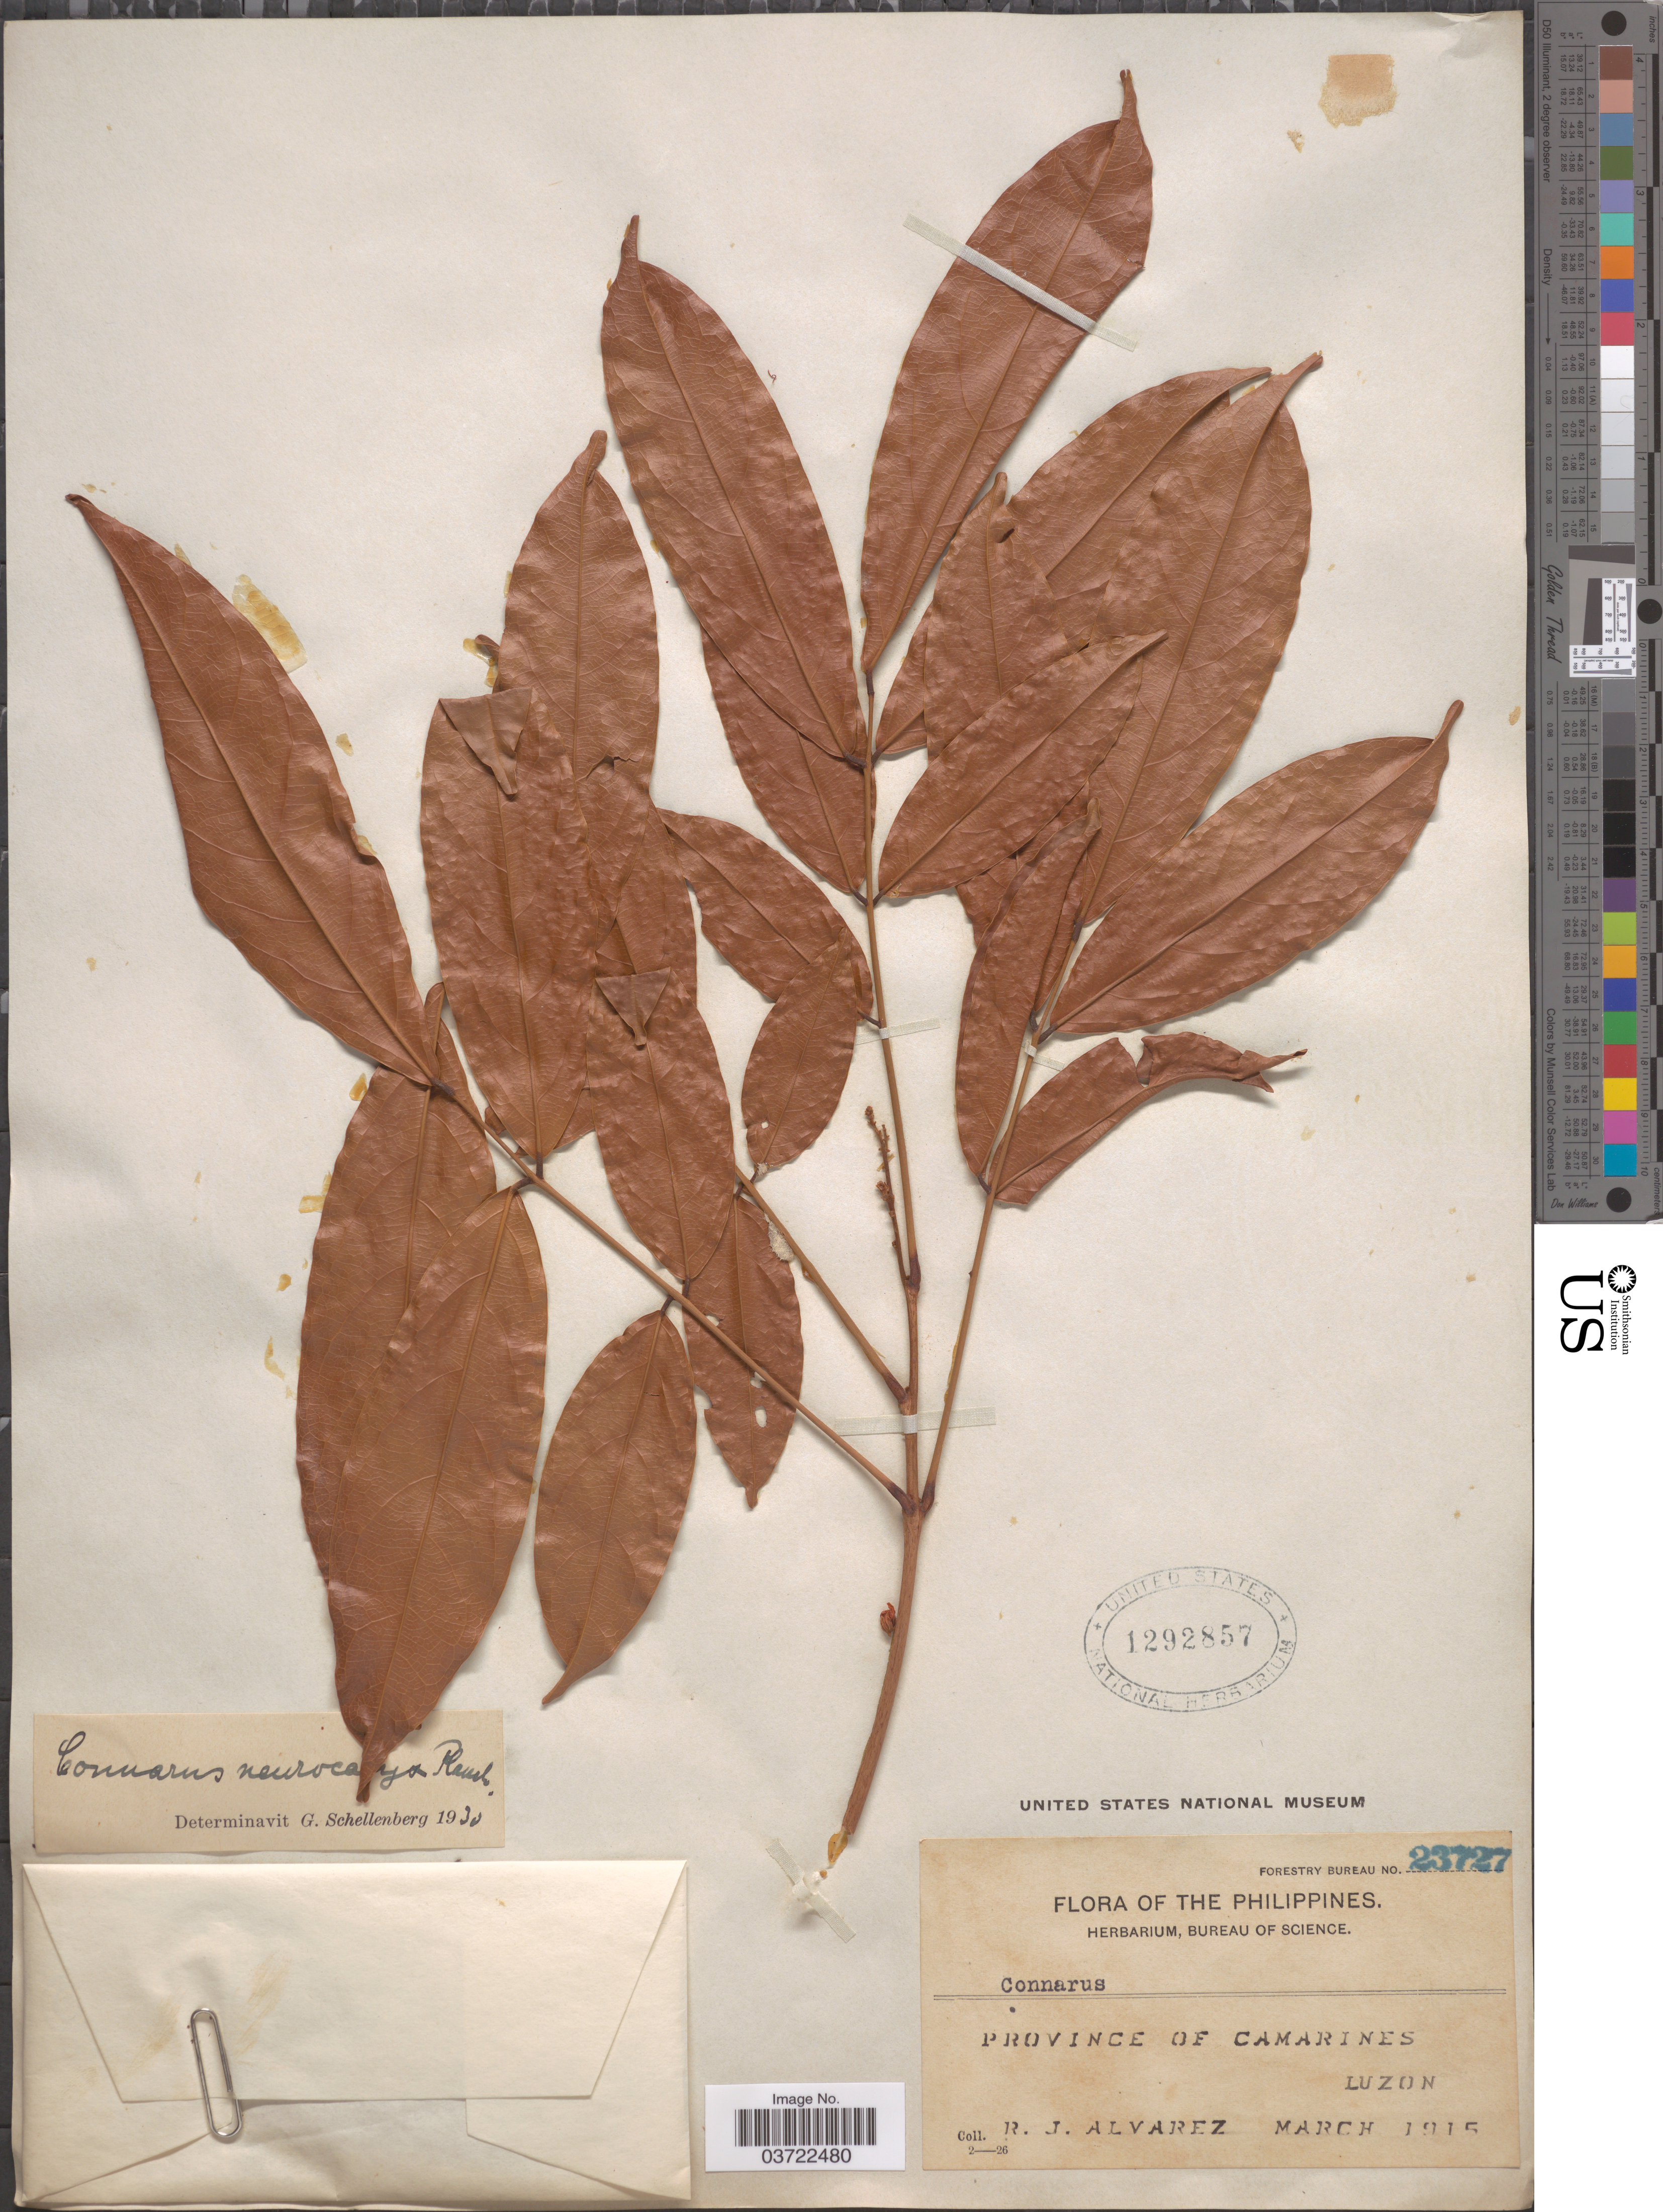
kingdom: Plantae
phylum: Tracheophyta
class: Magnoliopsida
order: Oxalidales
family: Connaraceae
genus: Connarus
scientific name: Connarus neurocalyx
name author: Planch.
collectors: R. Alvarez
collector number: Forestry Bureau 23727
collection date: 1915-03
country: Philippines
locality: Province of Camarines, Luzon.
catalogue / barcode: US 1292857